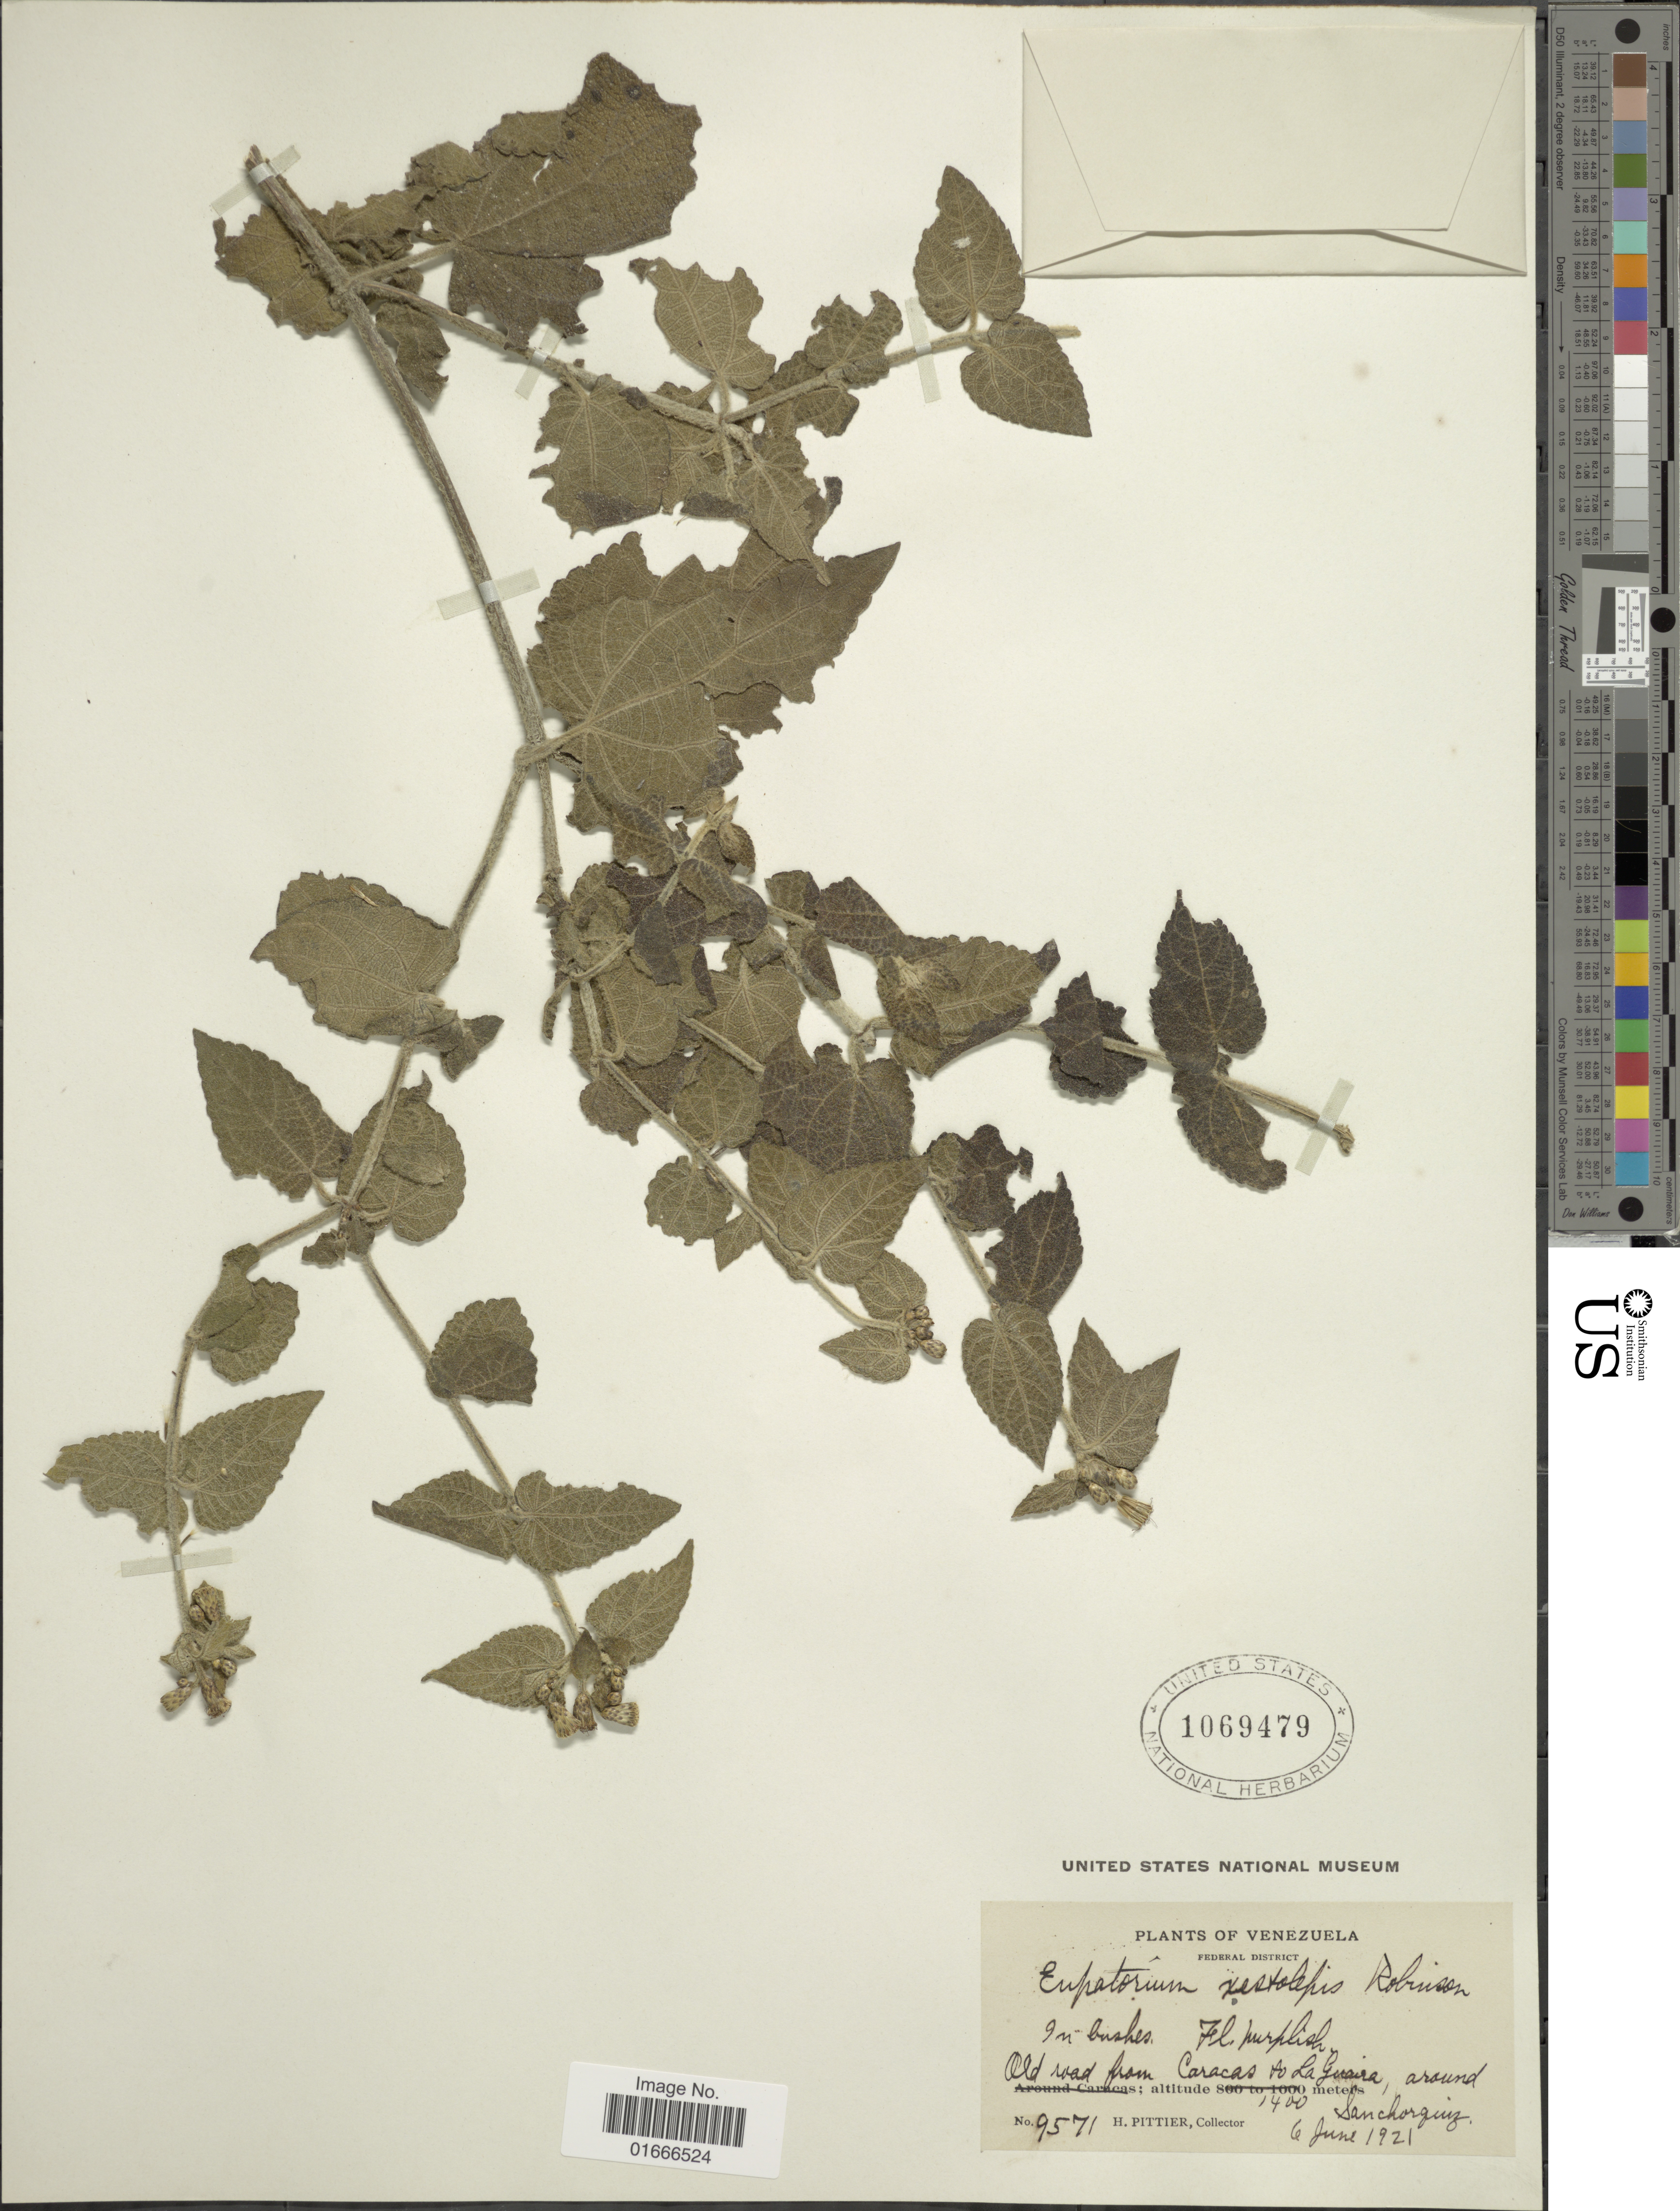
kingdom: Plantae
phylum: Tracheophyta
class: Magnoliopsida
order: Asterales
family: Asteraceae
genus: Chromolaena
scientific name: Chromolaena xestolepis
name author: (B.L. Rob.) R.M. King & H. Rob.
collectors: H. F. Pittier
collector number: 9571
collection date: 1921-06-06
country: Venezuela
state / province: Distrito Federal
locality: old road from Caracas to La Guaira, around Sanchorquiz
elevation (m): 1400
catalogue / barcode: US 1069479